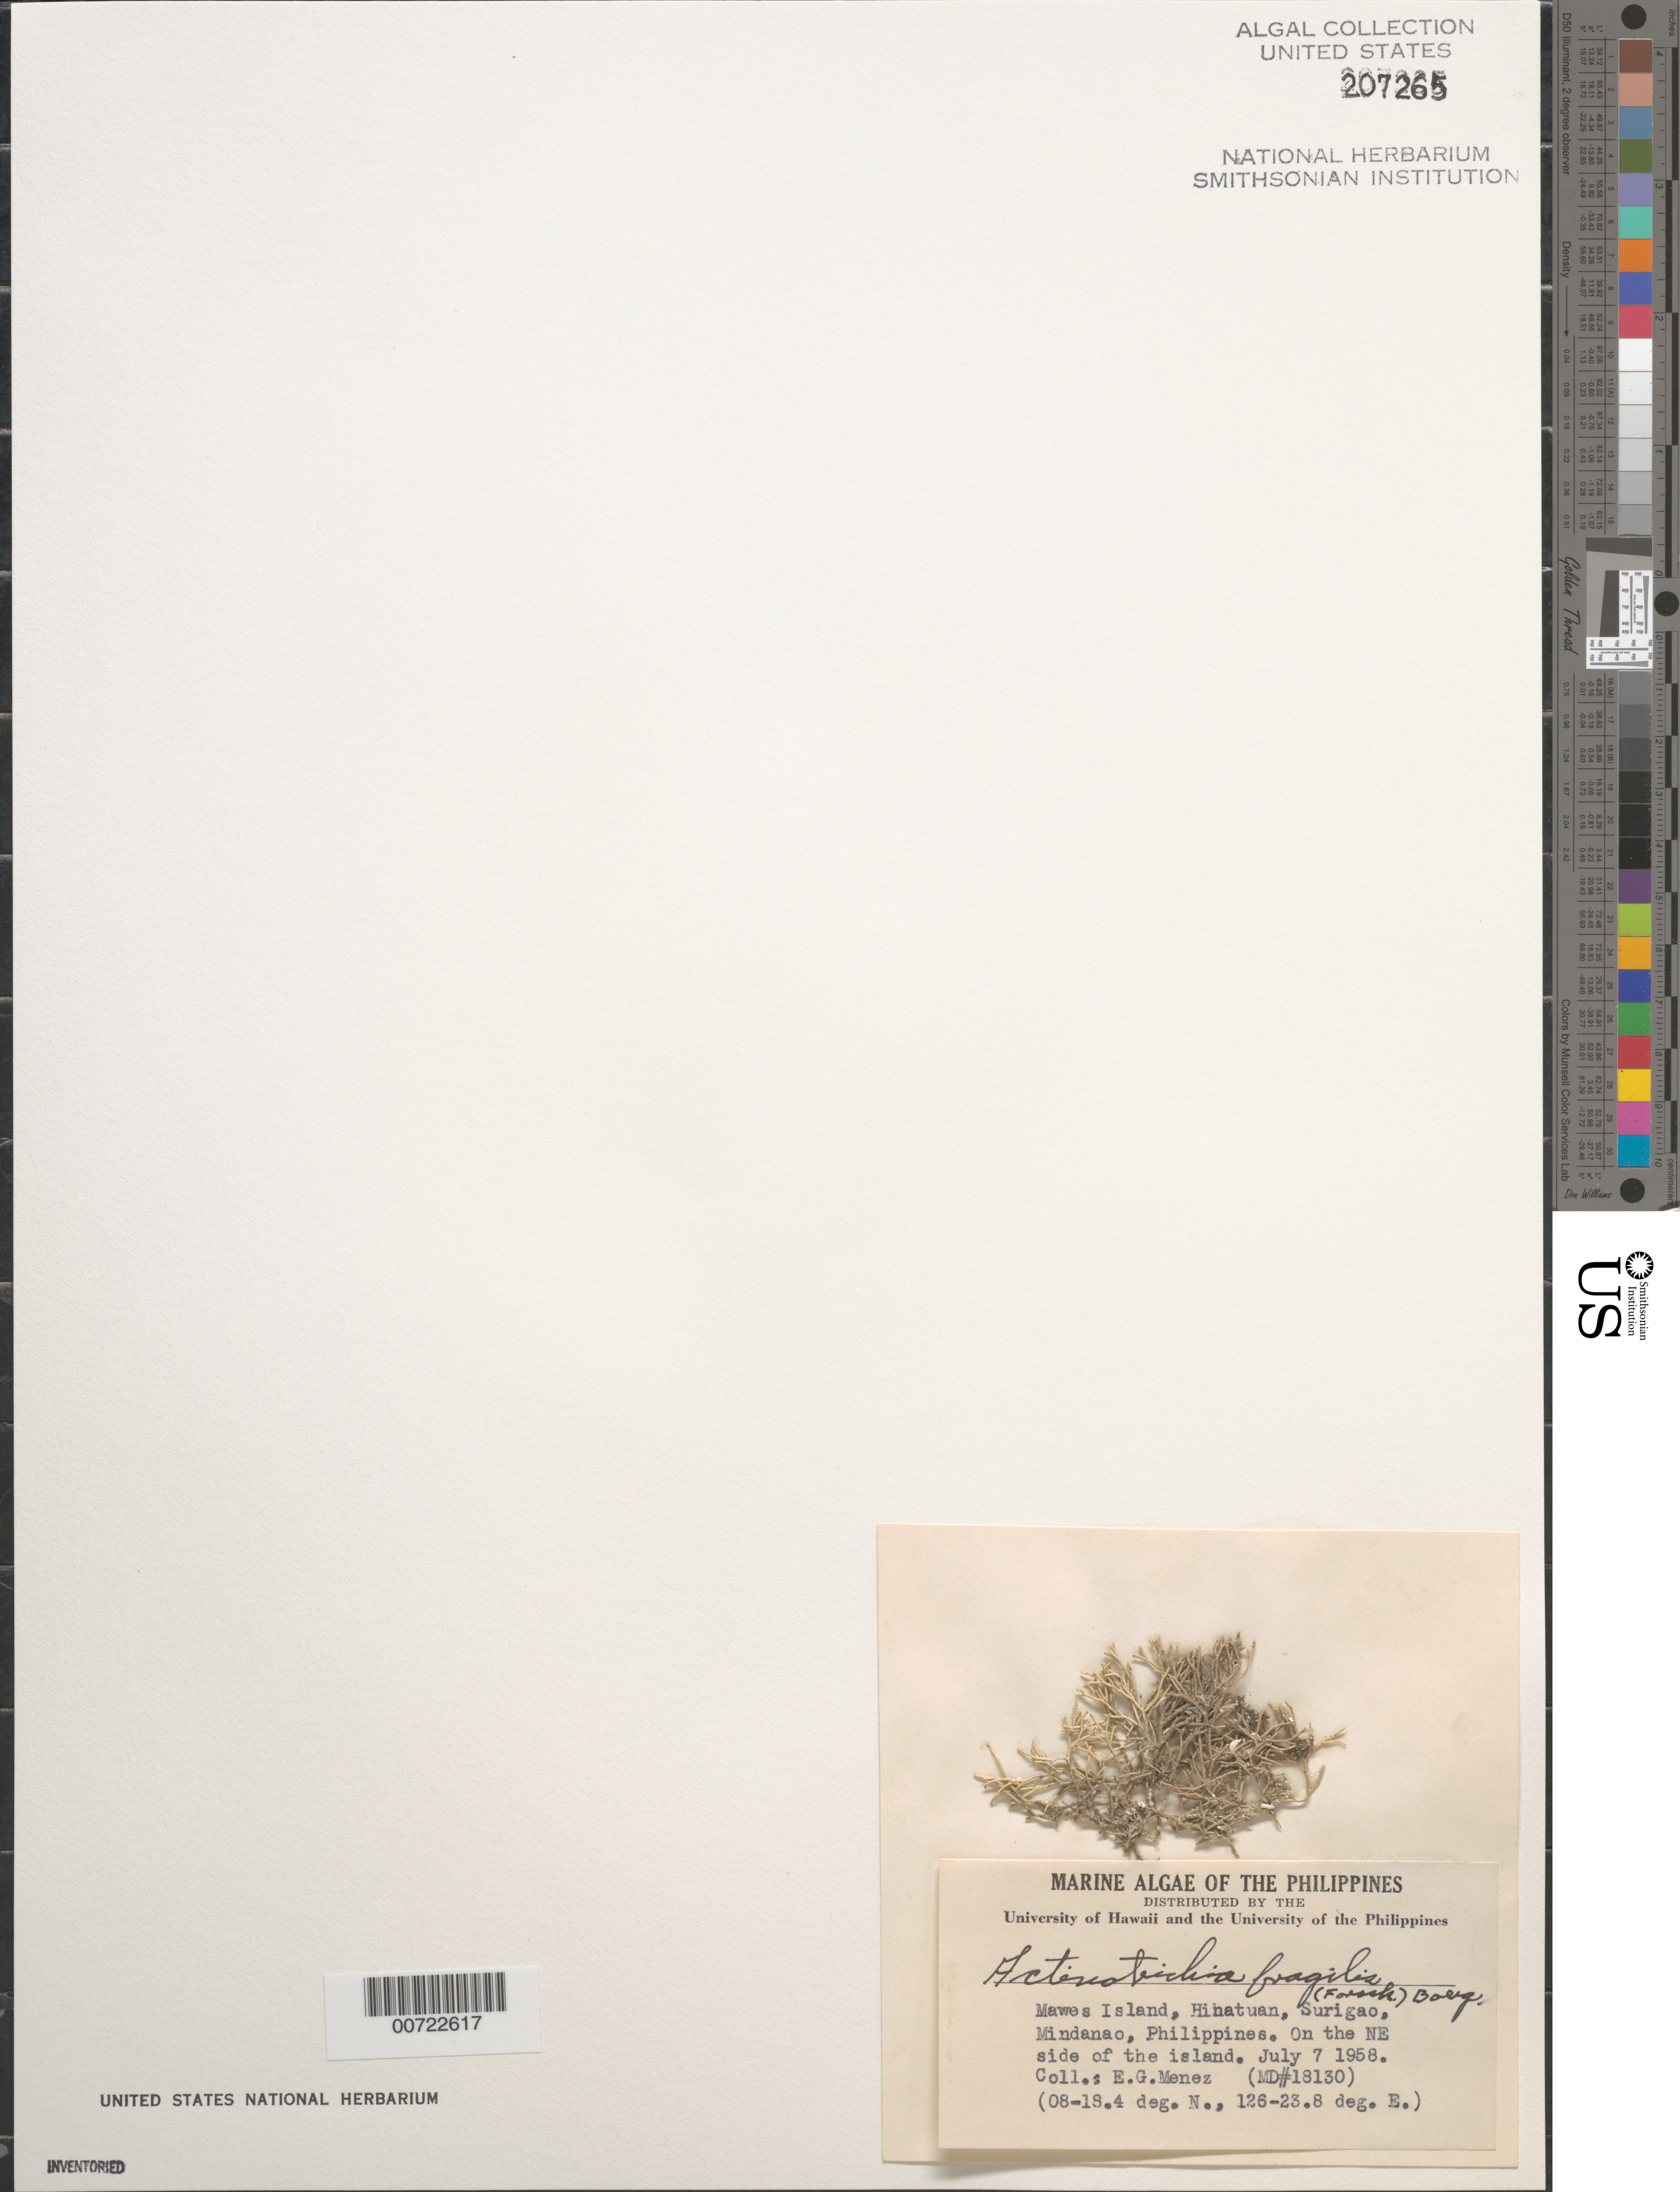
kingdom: Plantae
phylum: Rhodophyta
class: Florideophyceae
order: Nemaliales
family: Galaxauraceae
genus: Actinotrichia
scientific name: Actinotrichia fragilis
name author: (Forssk.) Børgesen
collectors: Meñez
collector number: MSD 18130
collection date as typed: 07 Jul 1958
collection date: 1958-07-07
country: Philippines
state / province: Caraga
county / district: Surigao del Sur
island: Mawes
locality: Hinatuan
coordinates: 08-18.4 deg. N., 126-23.8 deg. E.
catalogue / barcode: US 207265